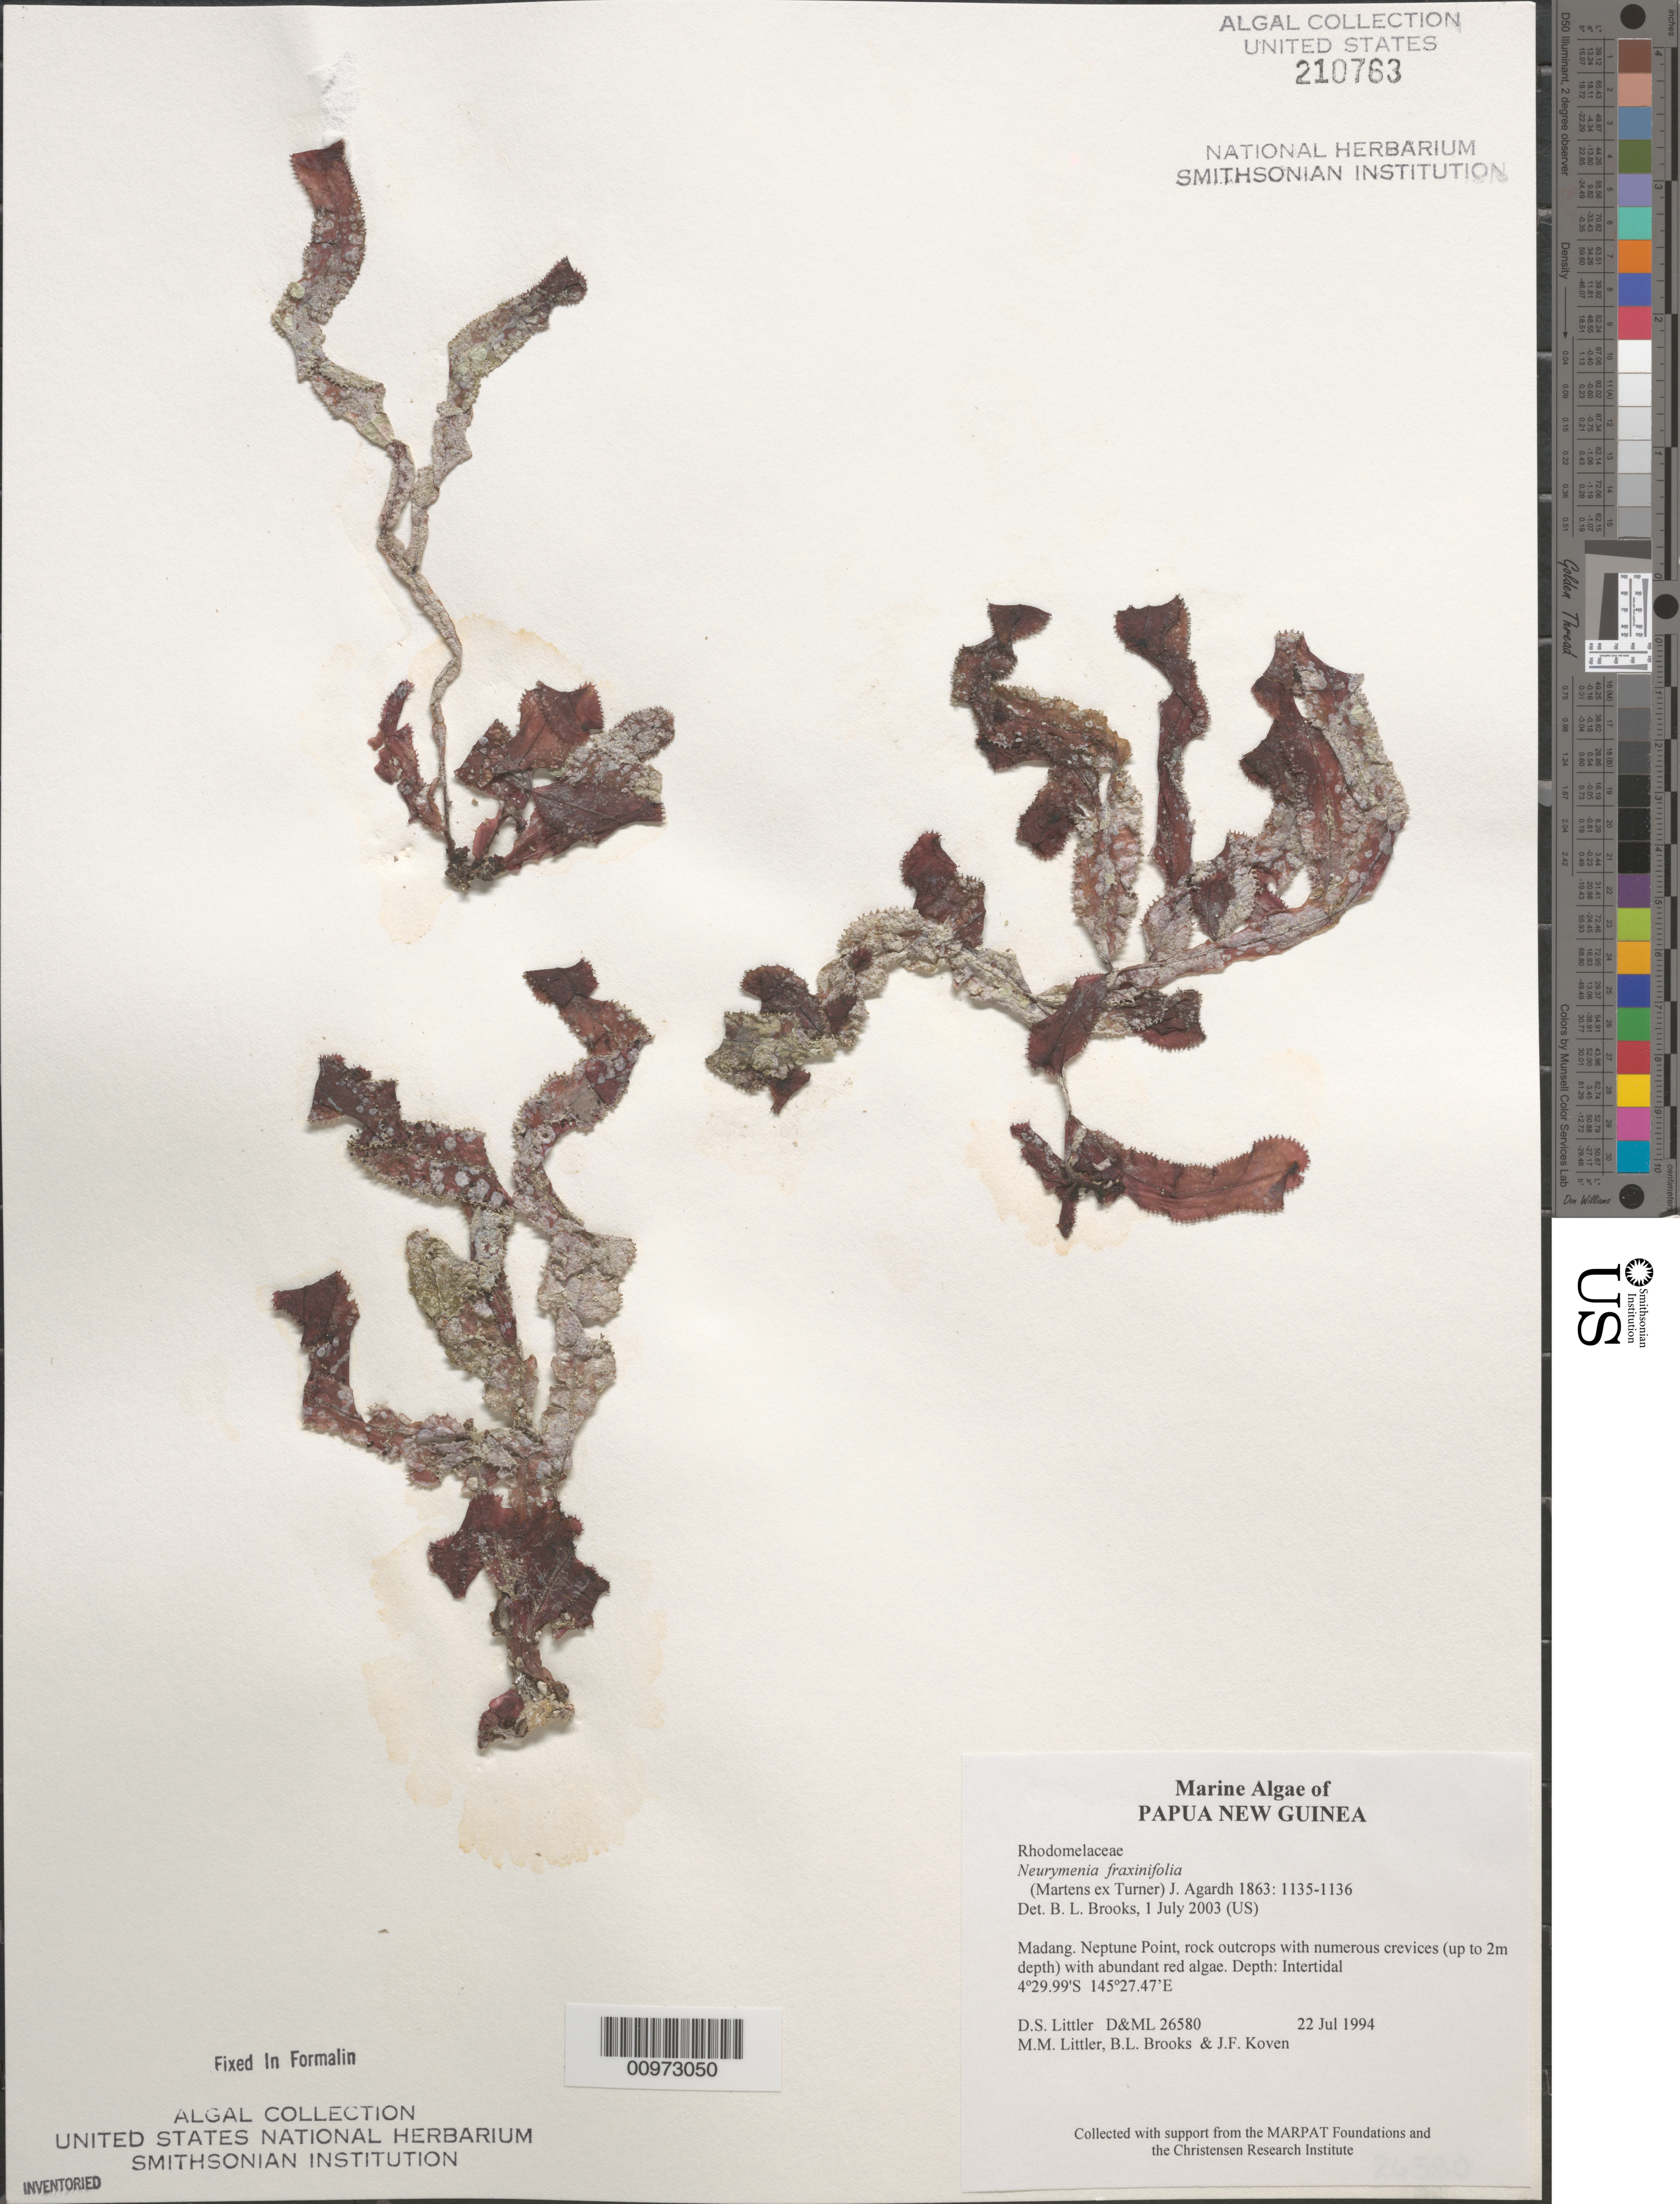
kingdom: Plantae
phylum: Rhodophyta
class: Florideophyceae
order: Ceramiales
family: Rhodomelaceae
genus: Neurymenia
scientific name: Neurymenia fraxinifolia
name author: (Mert. ex Turner) J. Agardh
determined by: Brooks, B. L., (BOT), Smithsonian Institution - National Museum of Natural History (UNITED STATES)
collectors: D. S. Littler, M. M. Littler, B. Brooks & J. Koven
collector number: D&ML 26580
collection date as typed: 22 Jul 1994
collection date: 1994-07-22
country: Papua New Guinea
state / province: Madang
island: New Guinea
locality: Neptune Point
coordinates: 4 29.99'S, 145 27.47'E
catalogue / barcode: US 210763